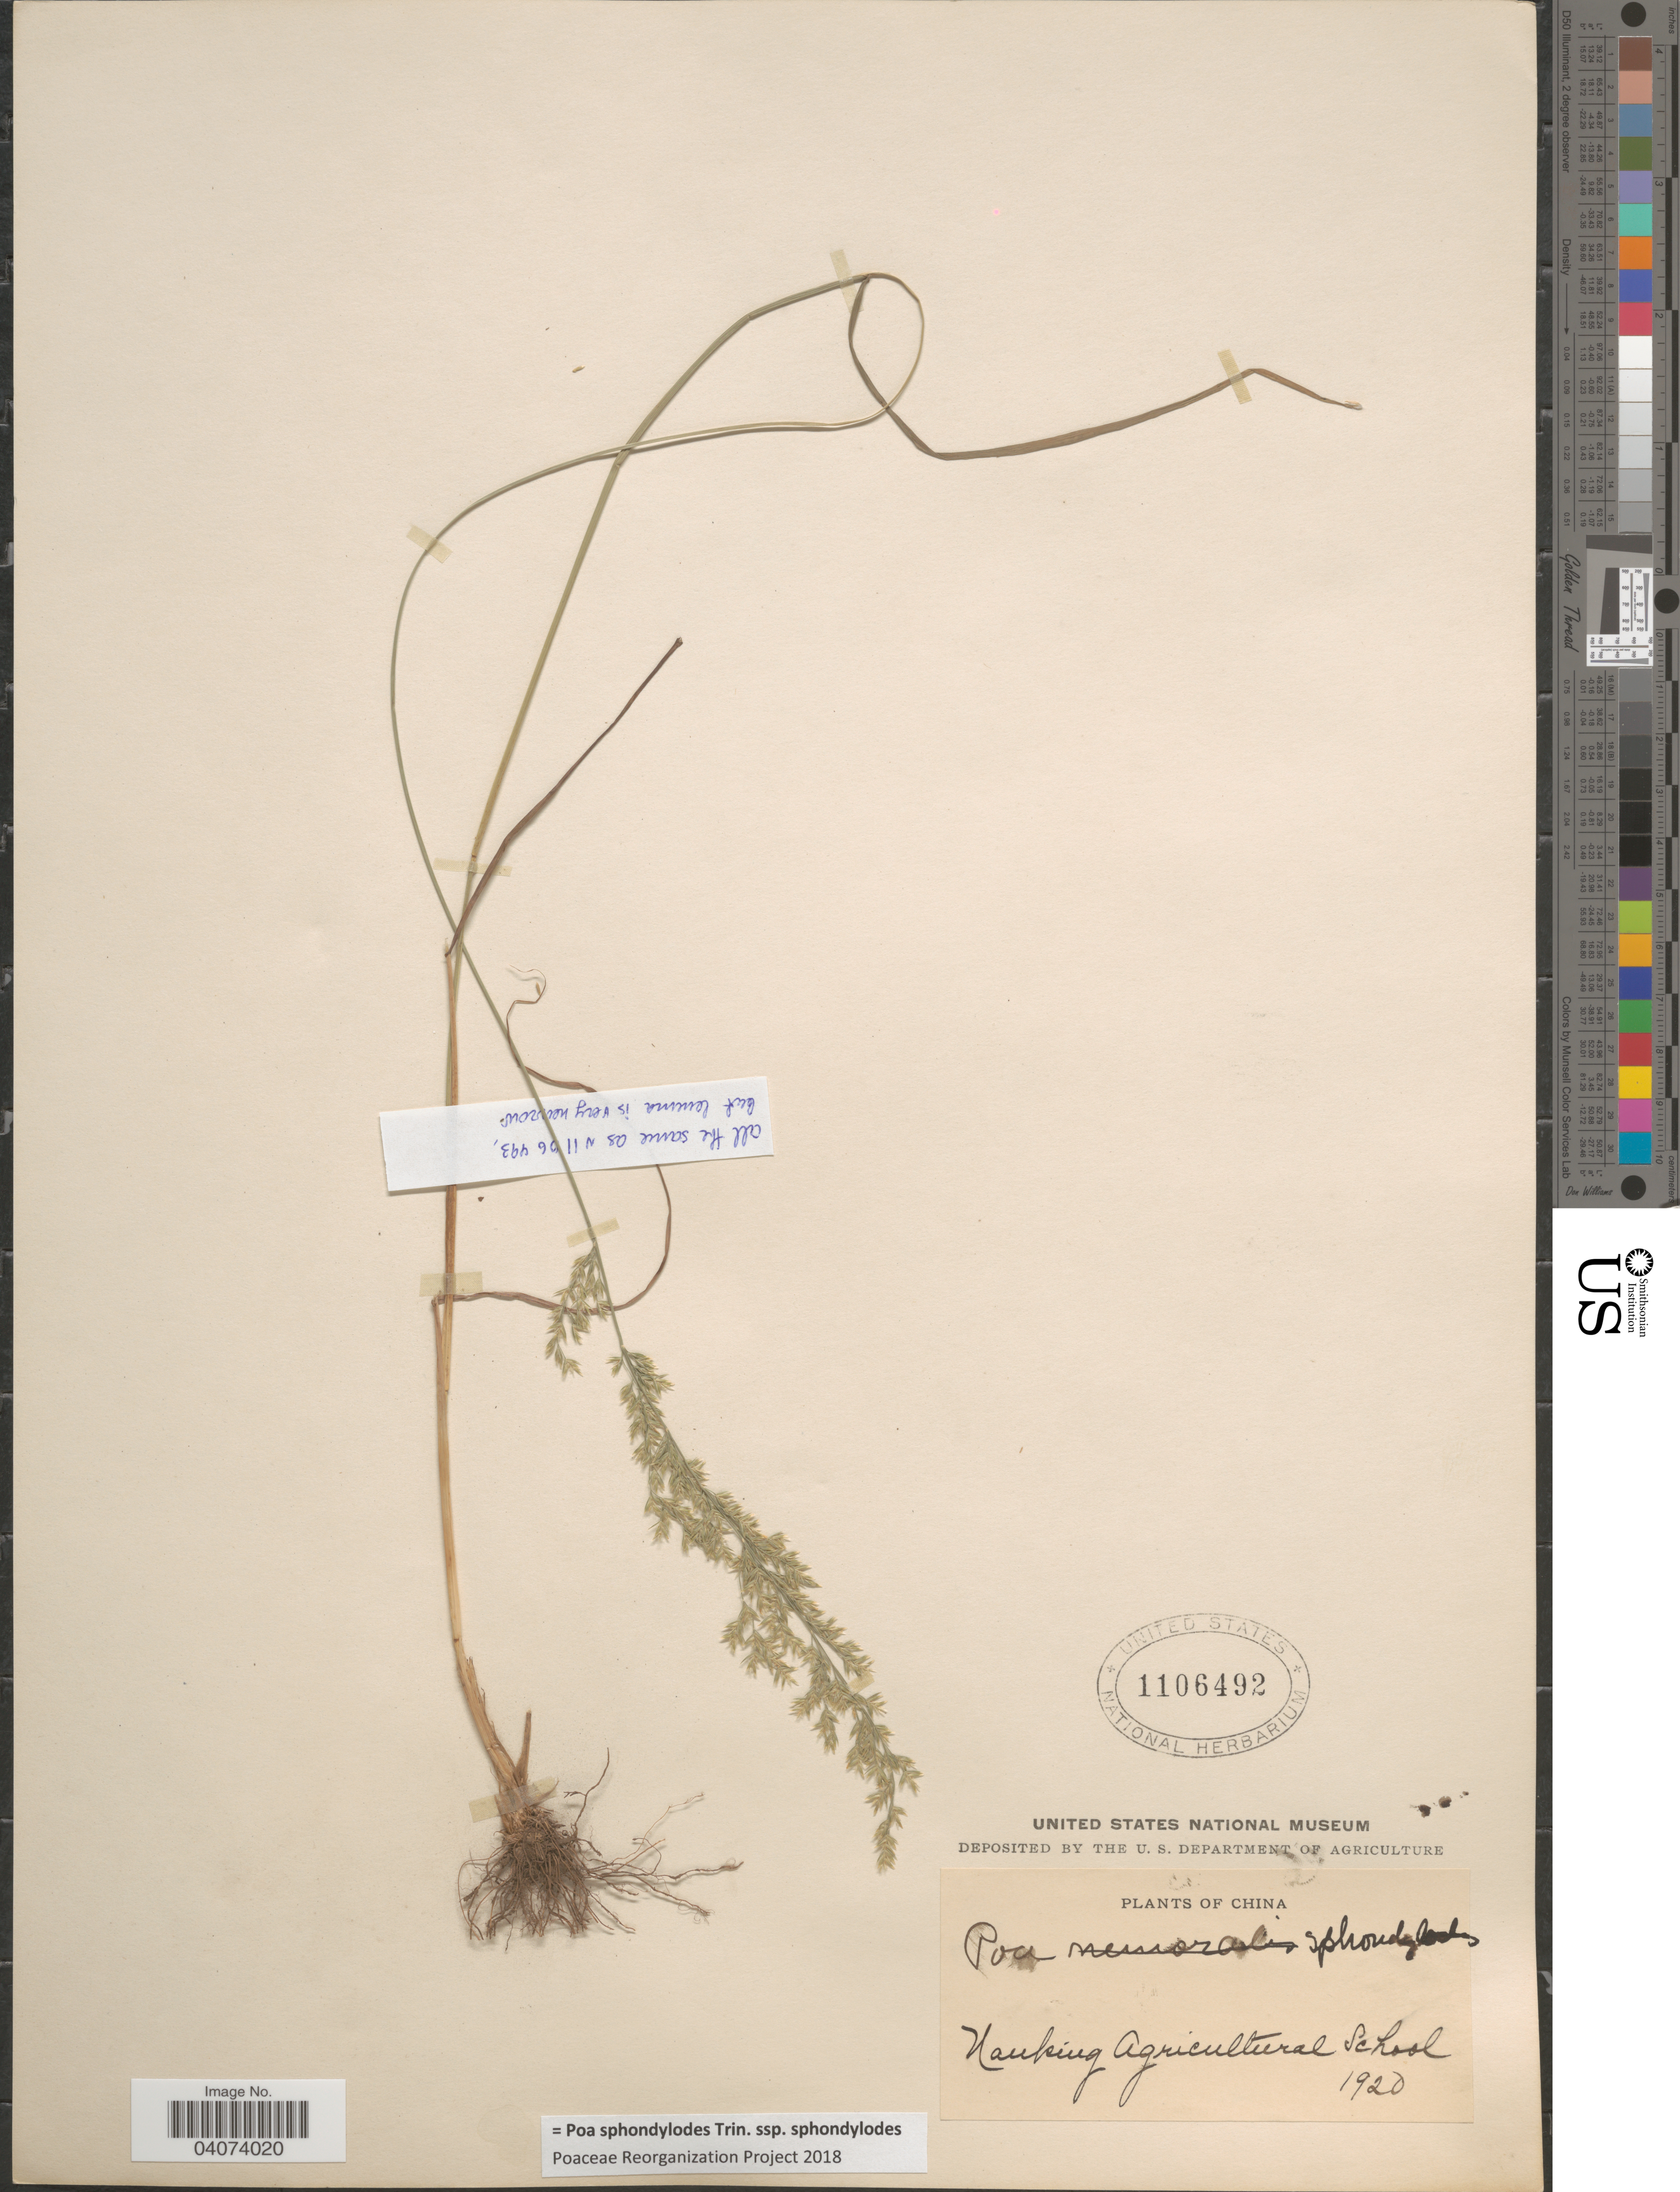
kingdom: Plantae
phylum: Tracheophyta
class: Liliopsida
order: Poales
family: Poaceae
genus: Poa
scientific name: Poa sphondylodes subsp. sphondylodes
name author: Trin.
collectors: Nanking Agricultural School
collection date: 1920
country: China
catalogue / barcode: US 1106492